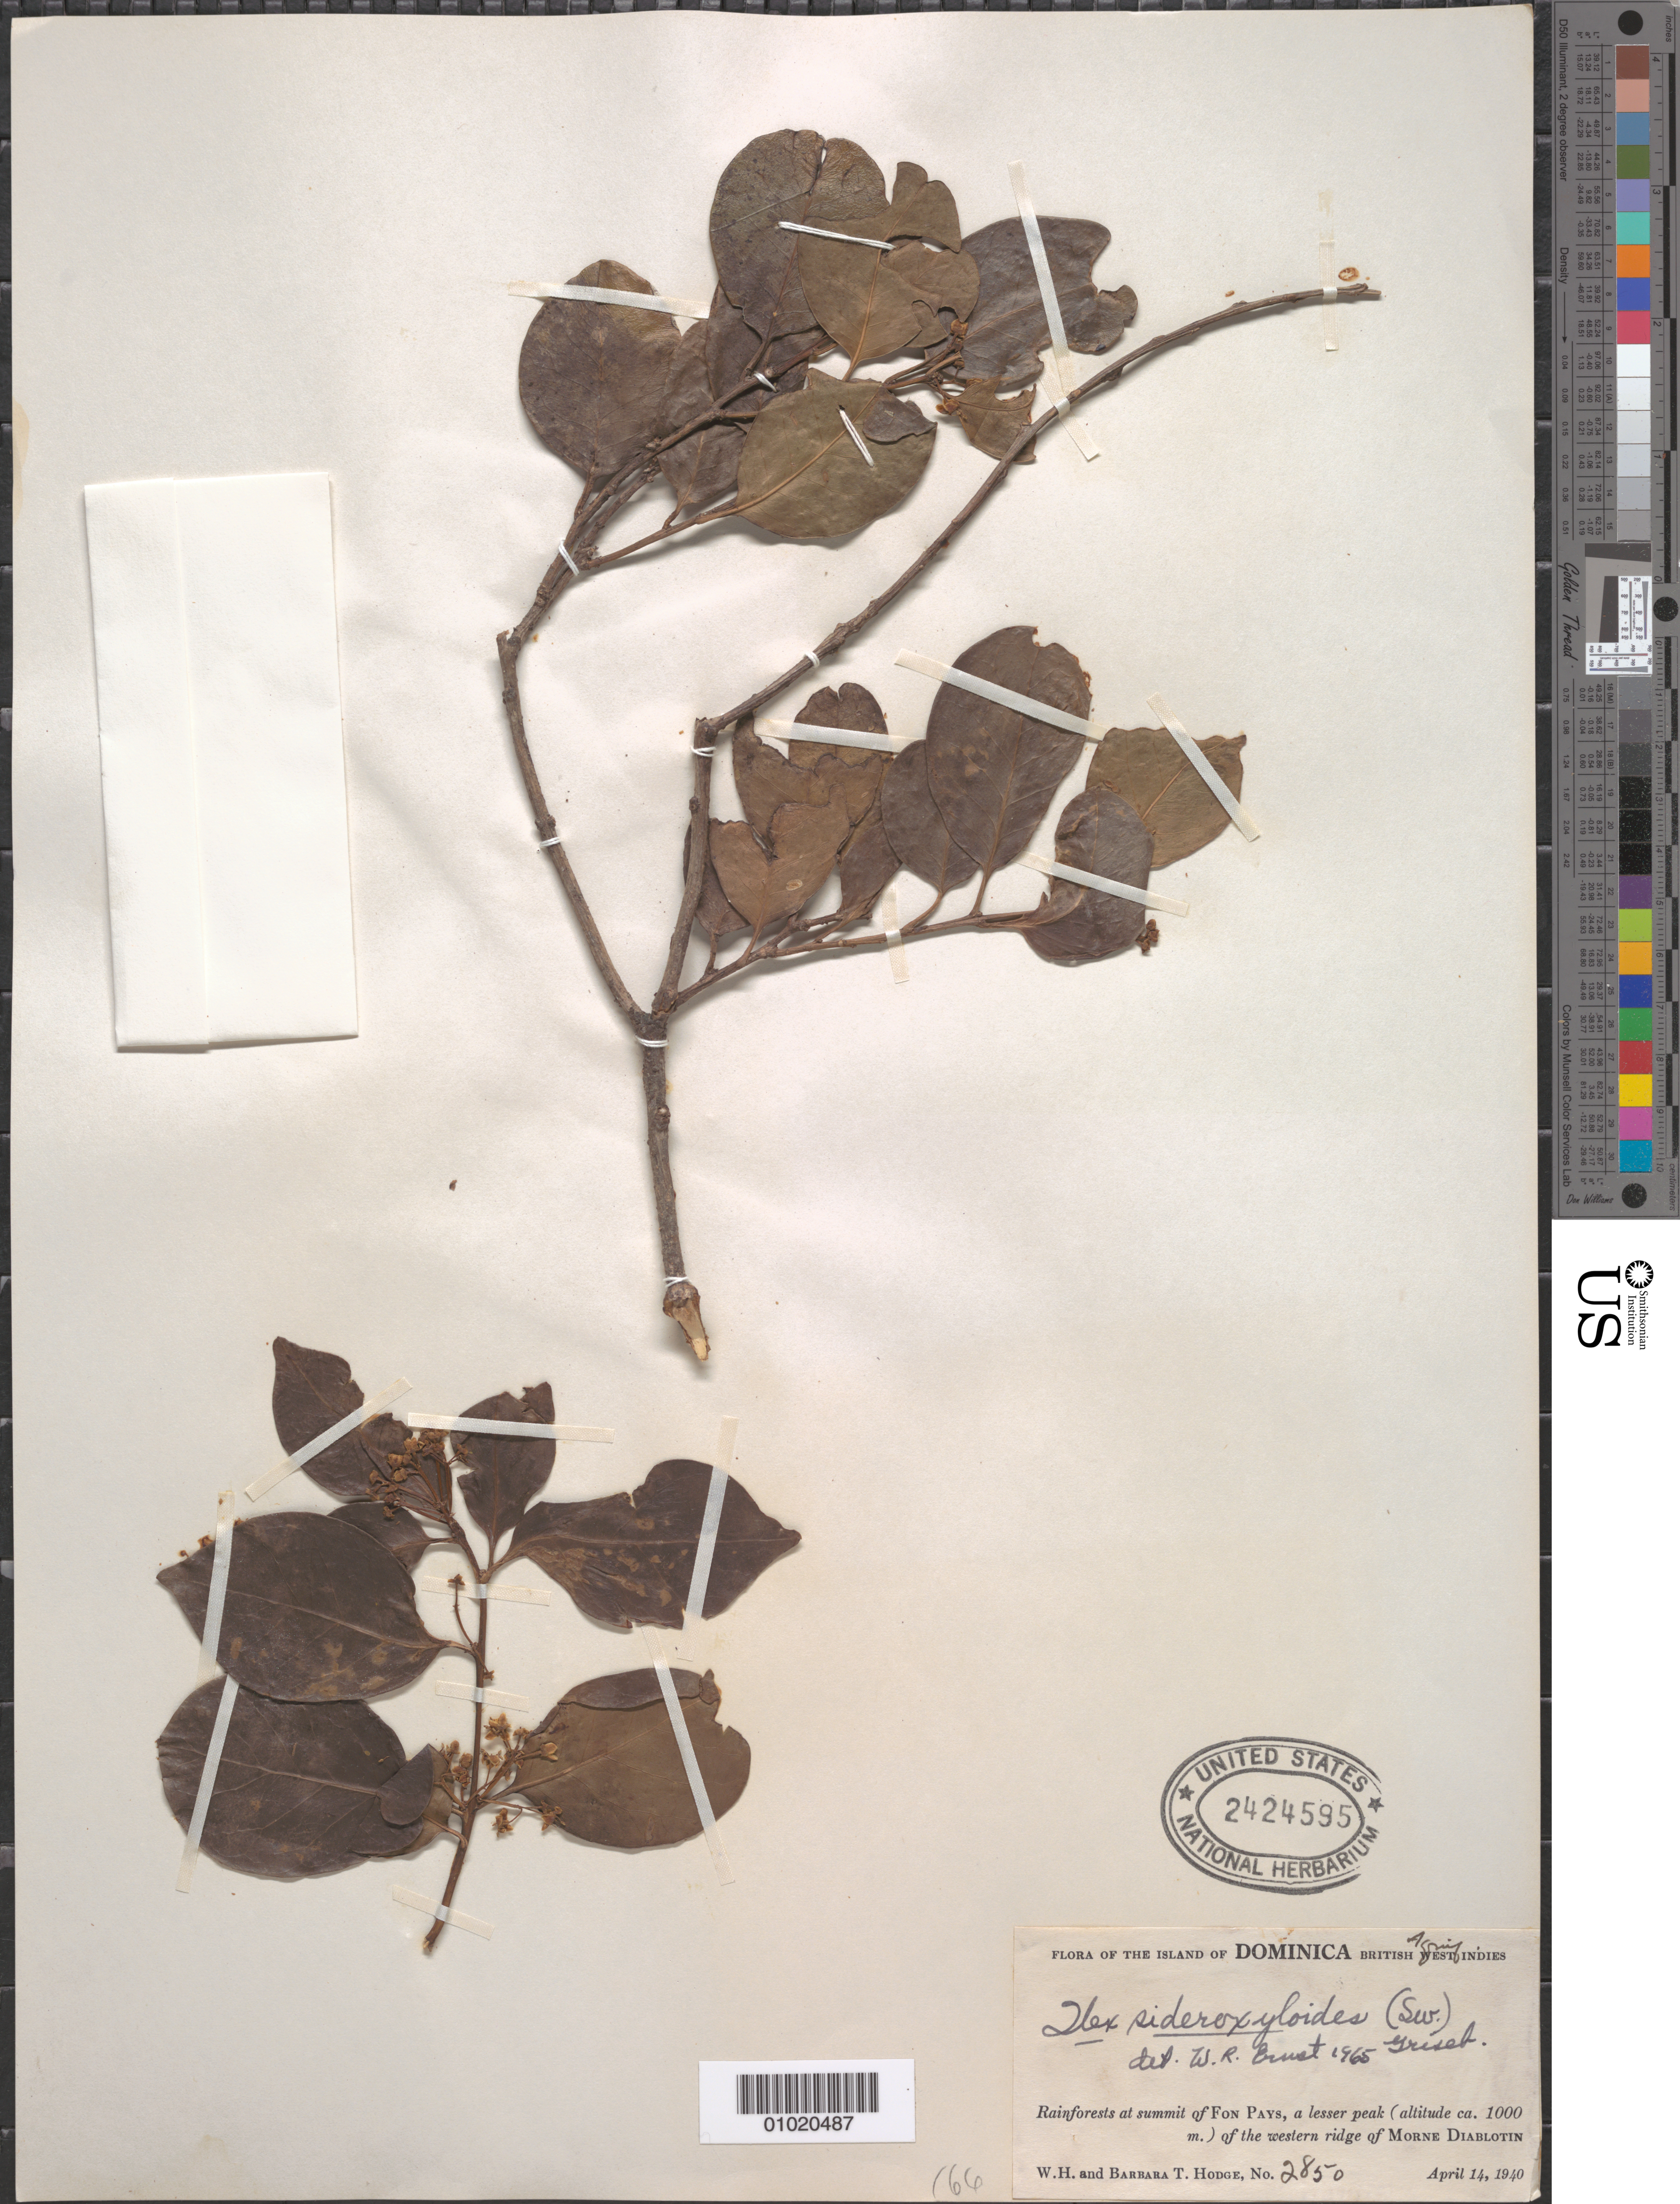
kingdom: Plantae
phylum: Tracheophyta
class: Magnoliopsida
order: Aquifoliales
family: Aquifoliaceae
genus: Ilex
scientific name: Ilex sideroxyloides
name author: (Sw.) Griseb.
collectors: W. Hodge & B. Hodge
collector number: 2850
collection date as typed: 14 Apr 1940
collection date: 1940-04-14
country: Dominica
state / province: St. Andrew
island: Dominica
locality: Rainforests at summit of Fon Pays, a lesser peak of the western ridge of Morne Diablotin.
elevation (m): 1000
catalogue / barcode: US 2424595